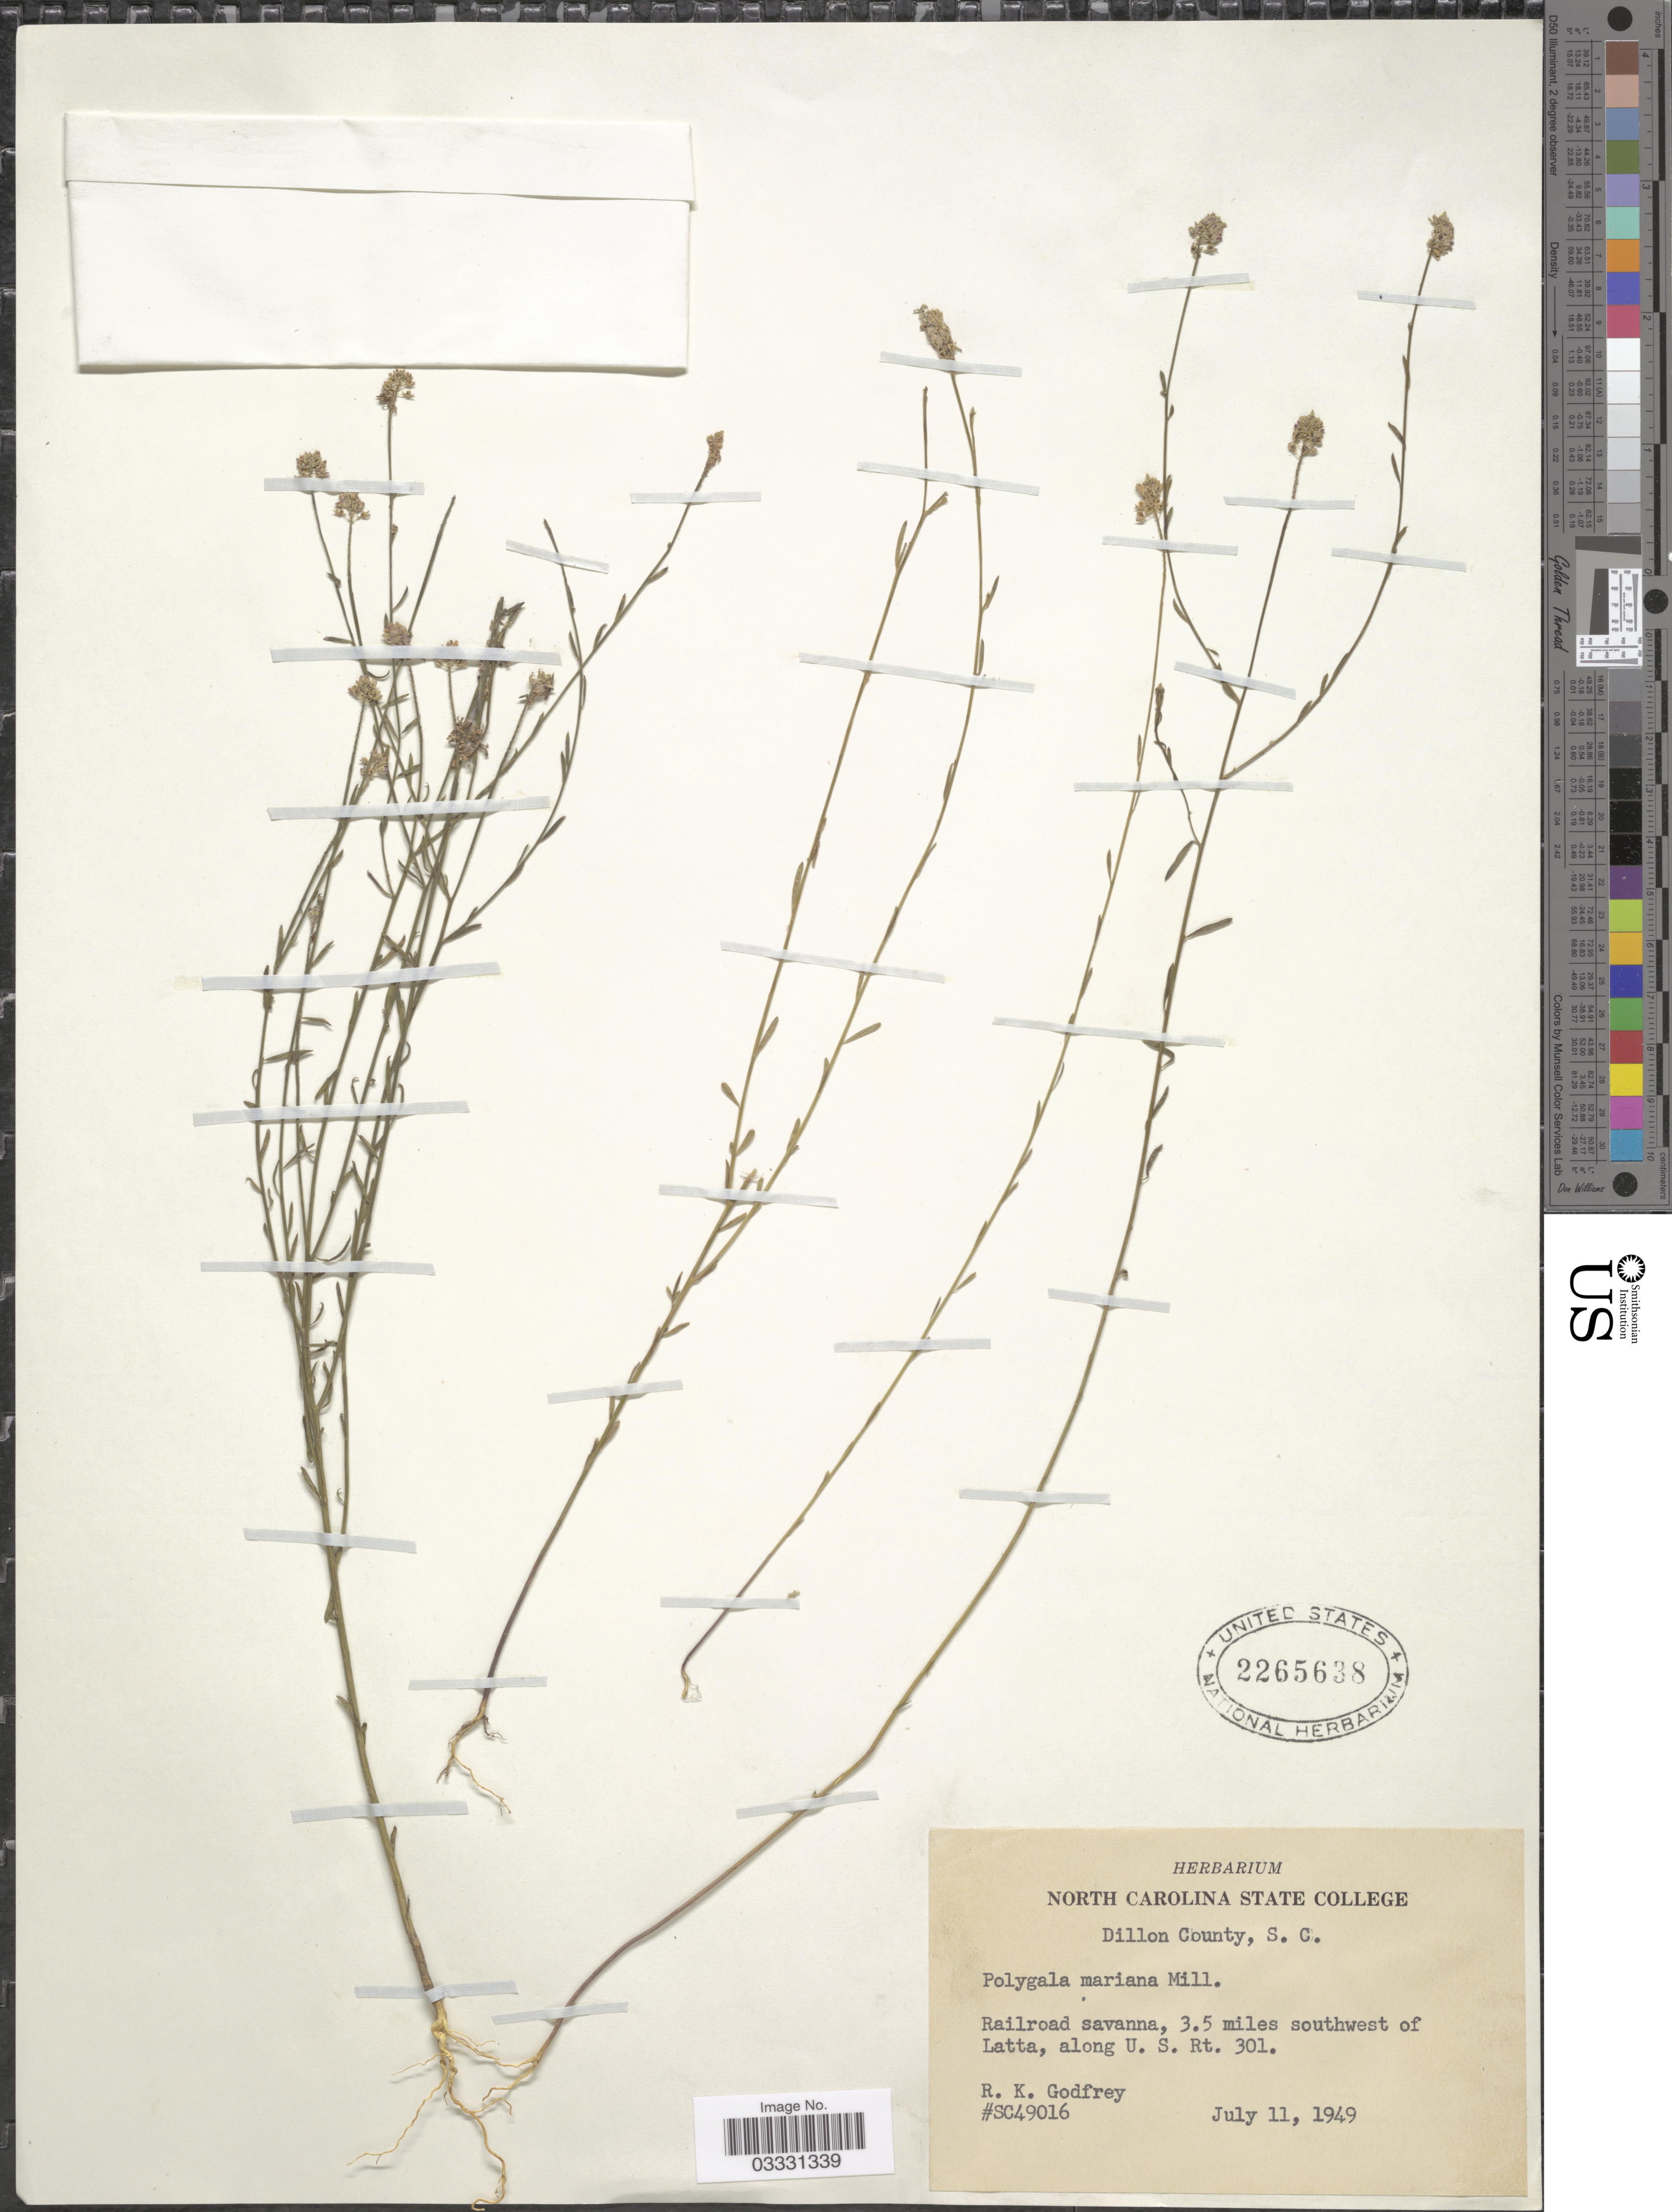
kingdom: Plantae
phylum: Tracheophyta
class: Magnoliopsida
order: Fabales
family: Polygalaceae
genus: Polygala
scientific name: Polygala mariana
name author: Mill.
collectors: R. K. Godfrey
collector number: SC49016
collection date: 1949-07-11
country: United States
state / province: South Carolina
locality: Dillon County. Railroad savanna, 3.5 miles southwest of Latta, along U. S. Rt. 301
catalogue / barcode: US 2265638